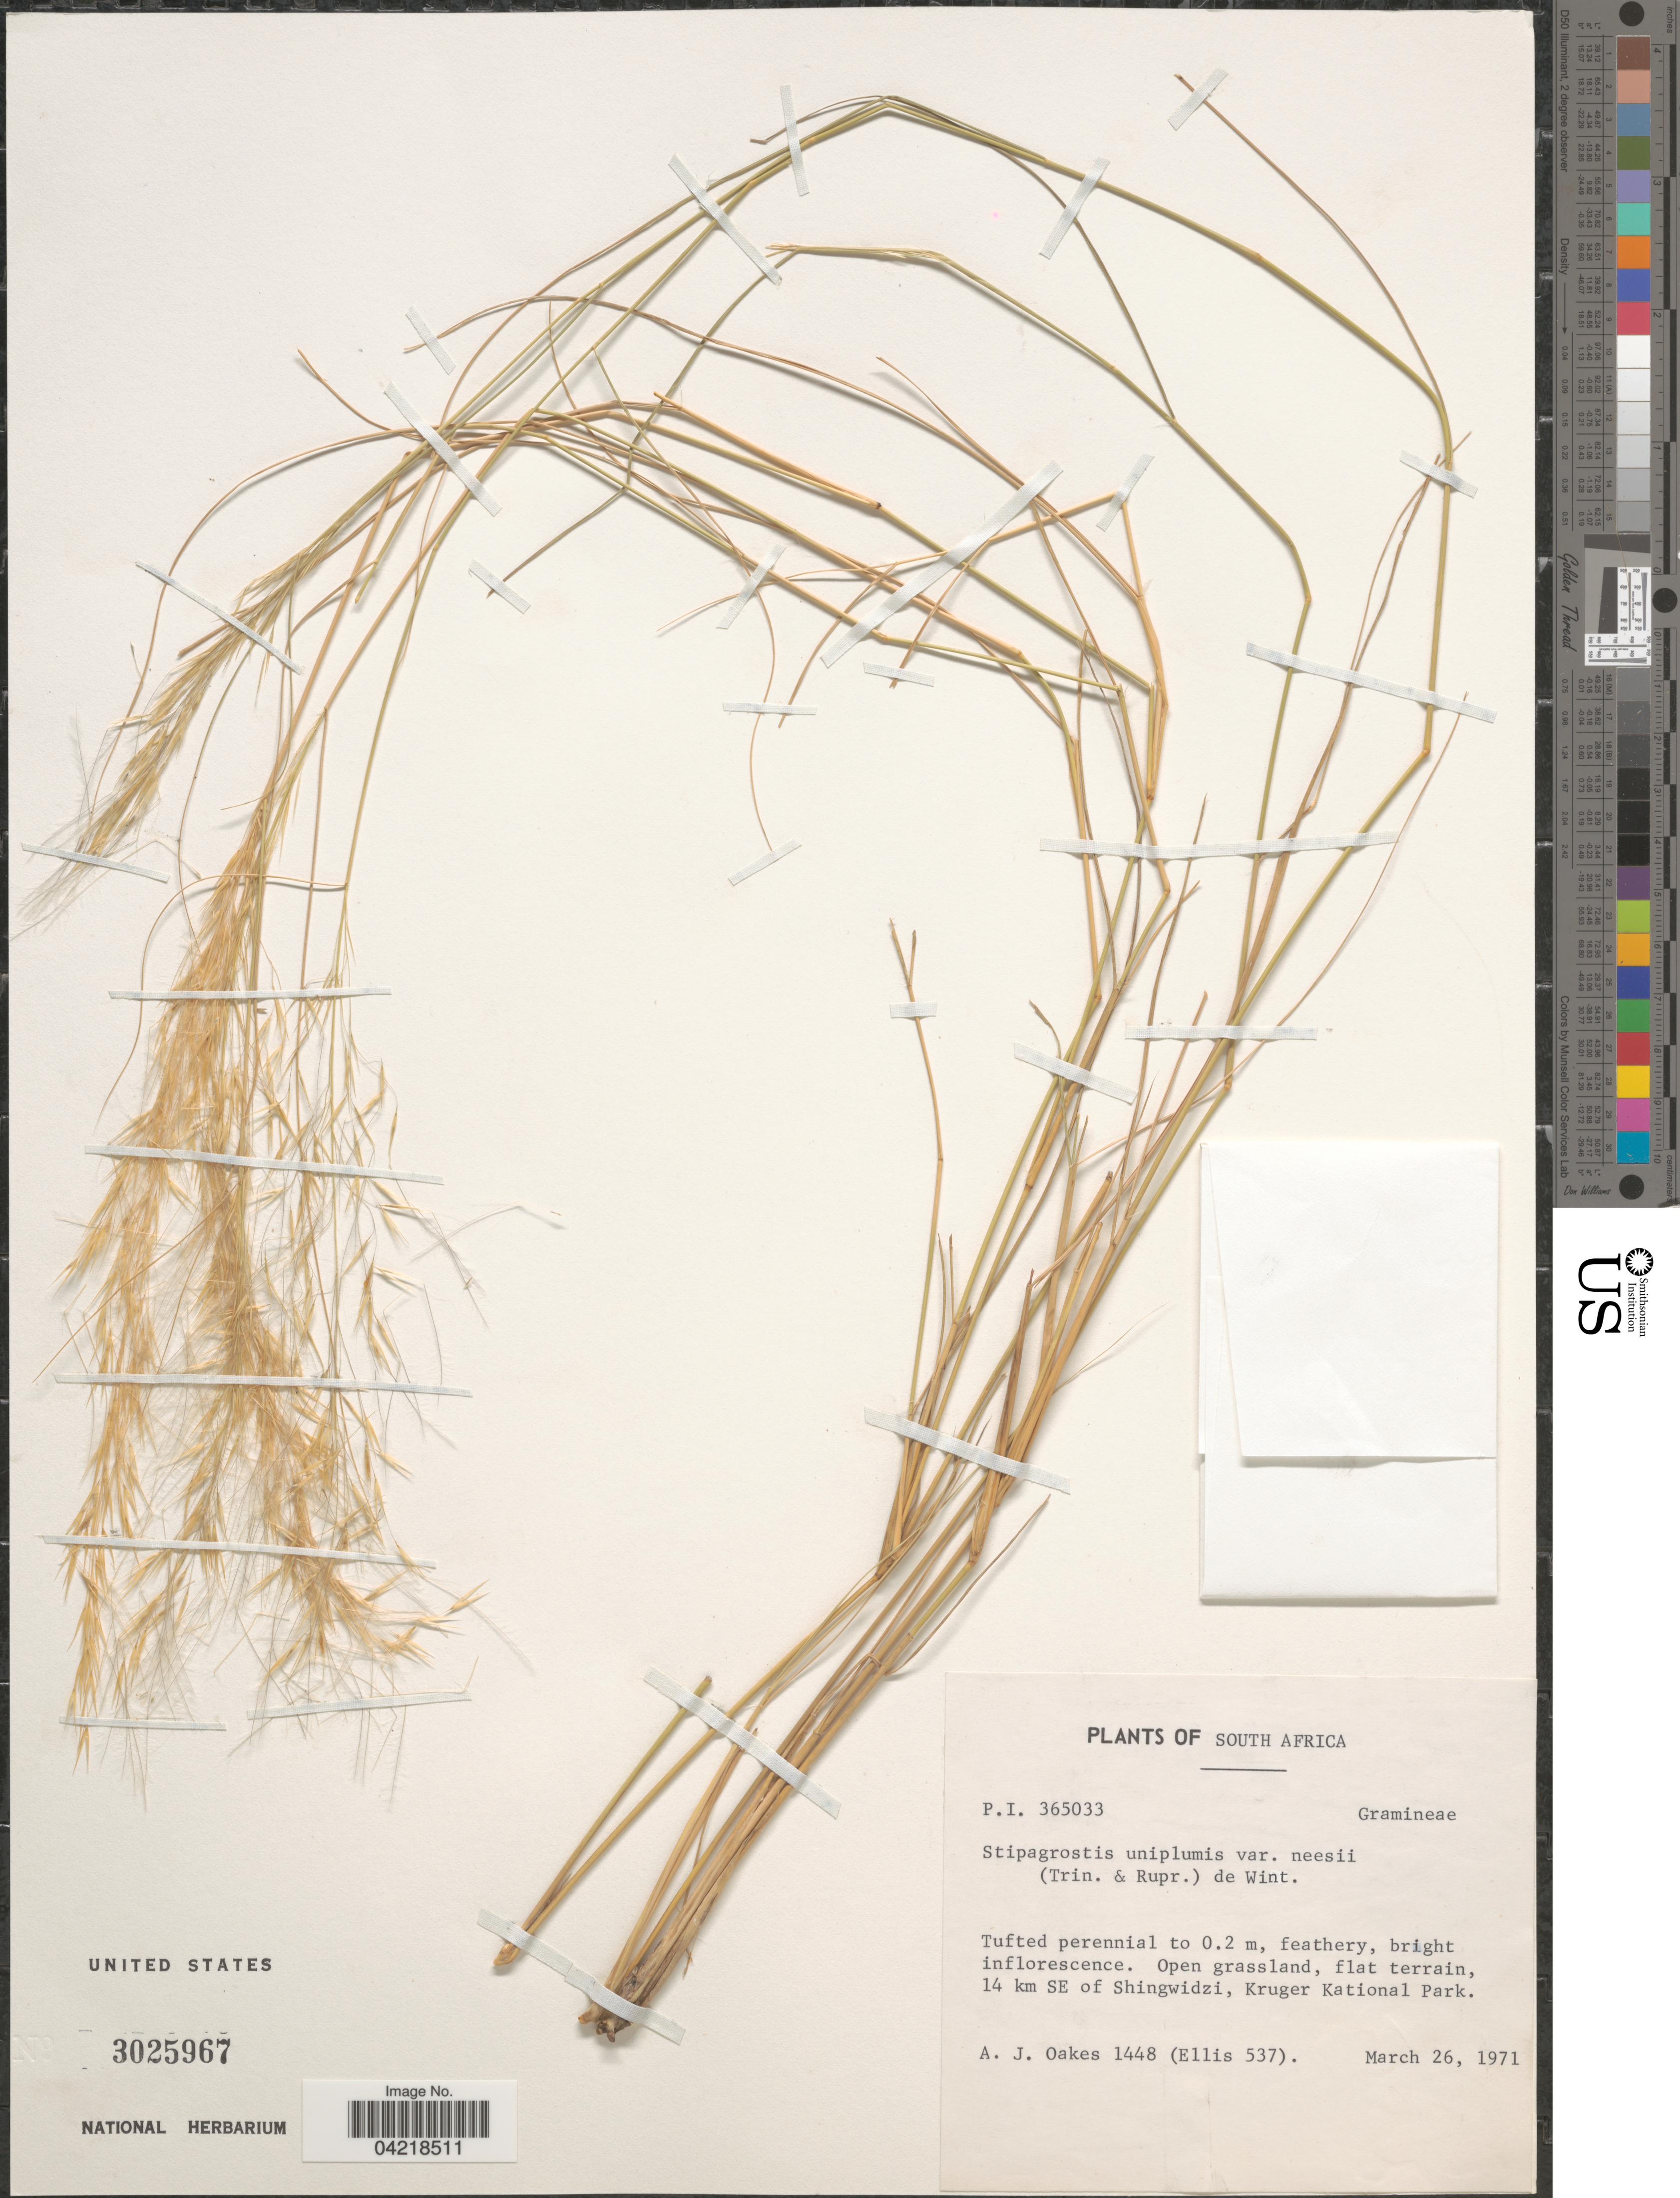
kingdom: Plantae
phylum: Tracheophyta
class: Liliopsida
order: Poales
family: Poaceae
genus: Stipagrostis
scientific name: Stipagrostis uniplumis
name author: (Licht.) De Winter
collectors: A. Oakes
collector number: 1448/537?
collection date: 1971-03-26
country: South Africa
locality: Open grassland, flat terrain, 14 km SE of Shingwidzi, Kruger Kational Park.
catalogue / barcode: US 3025967